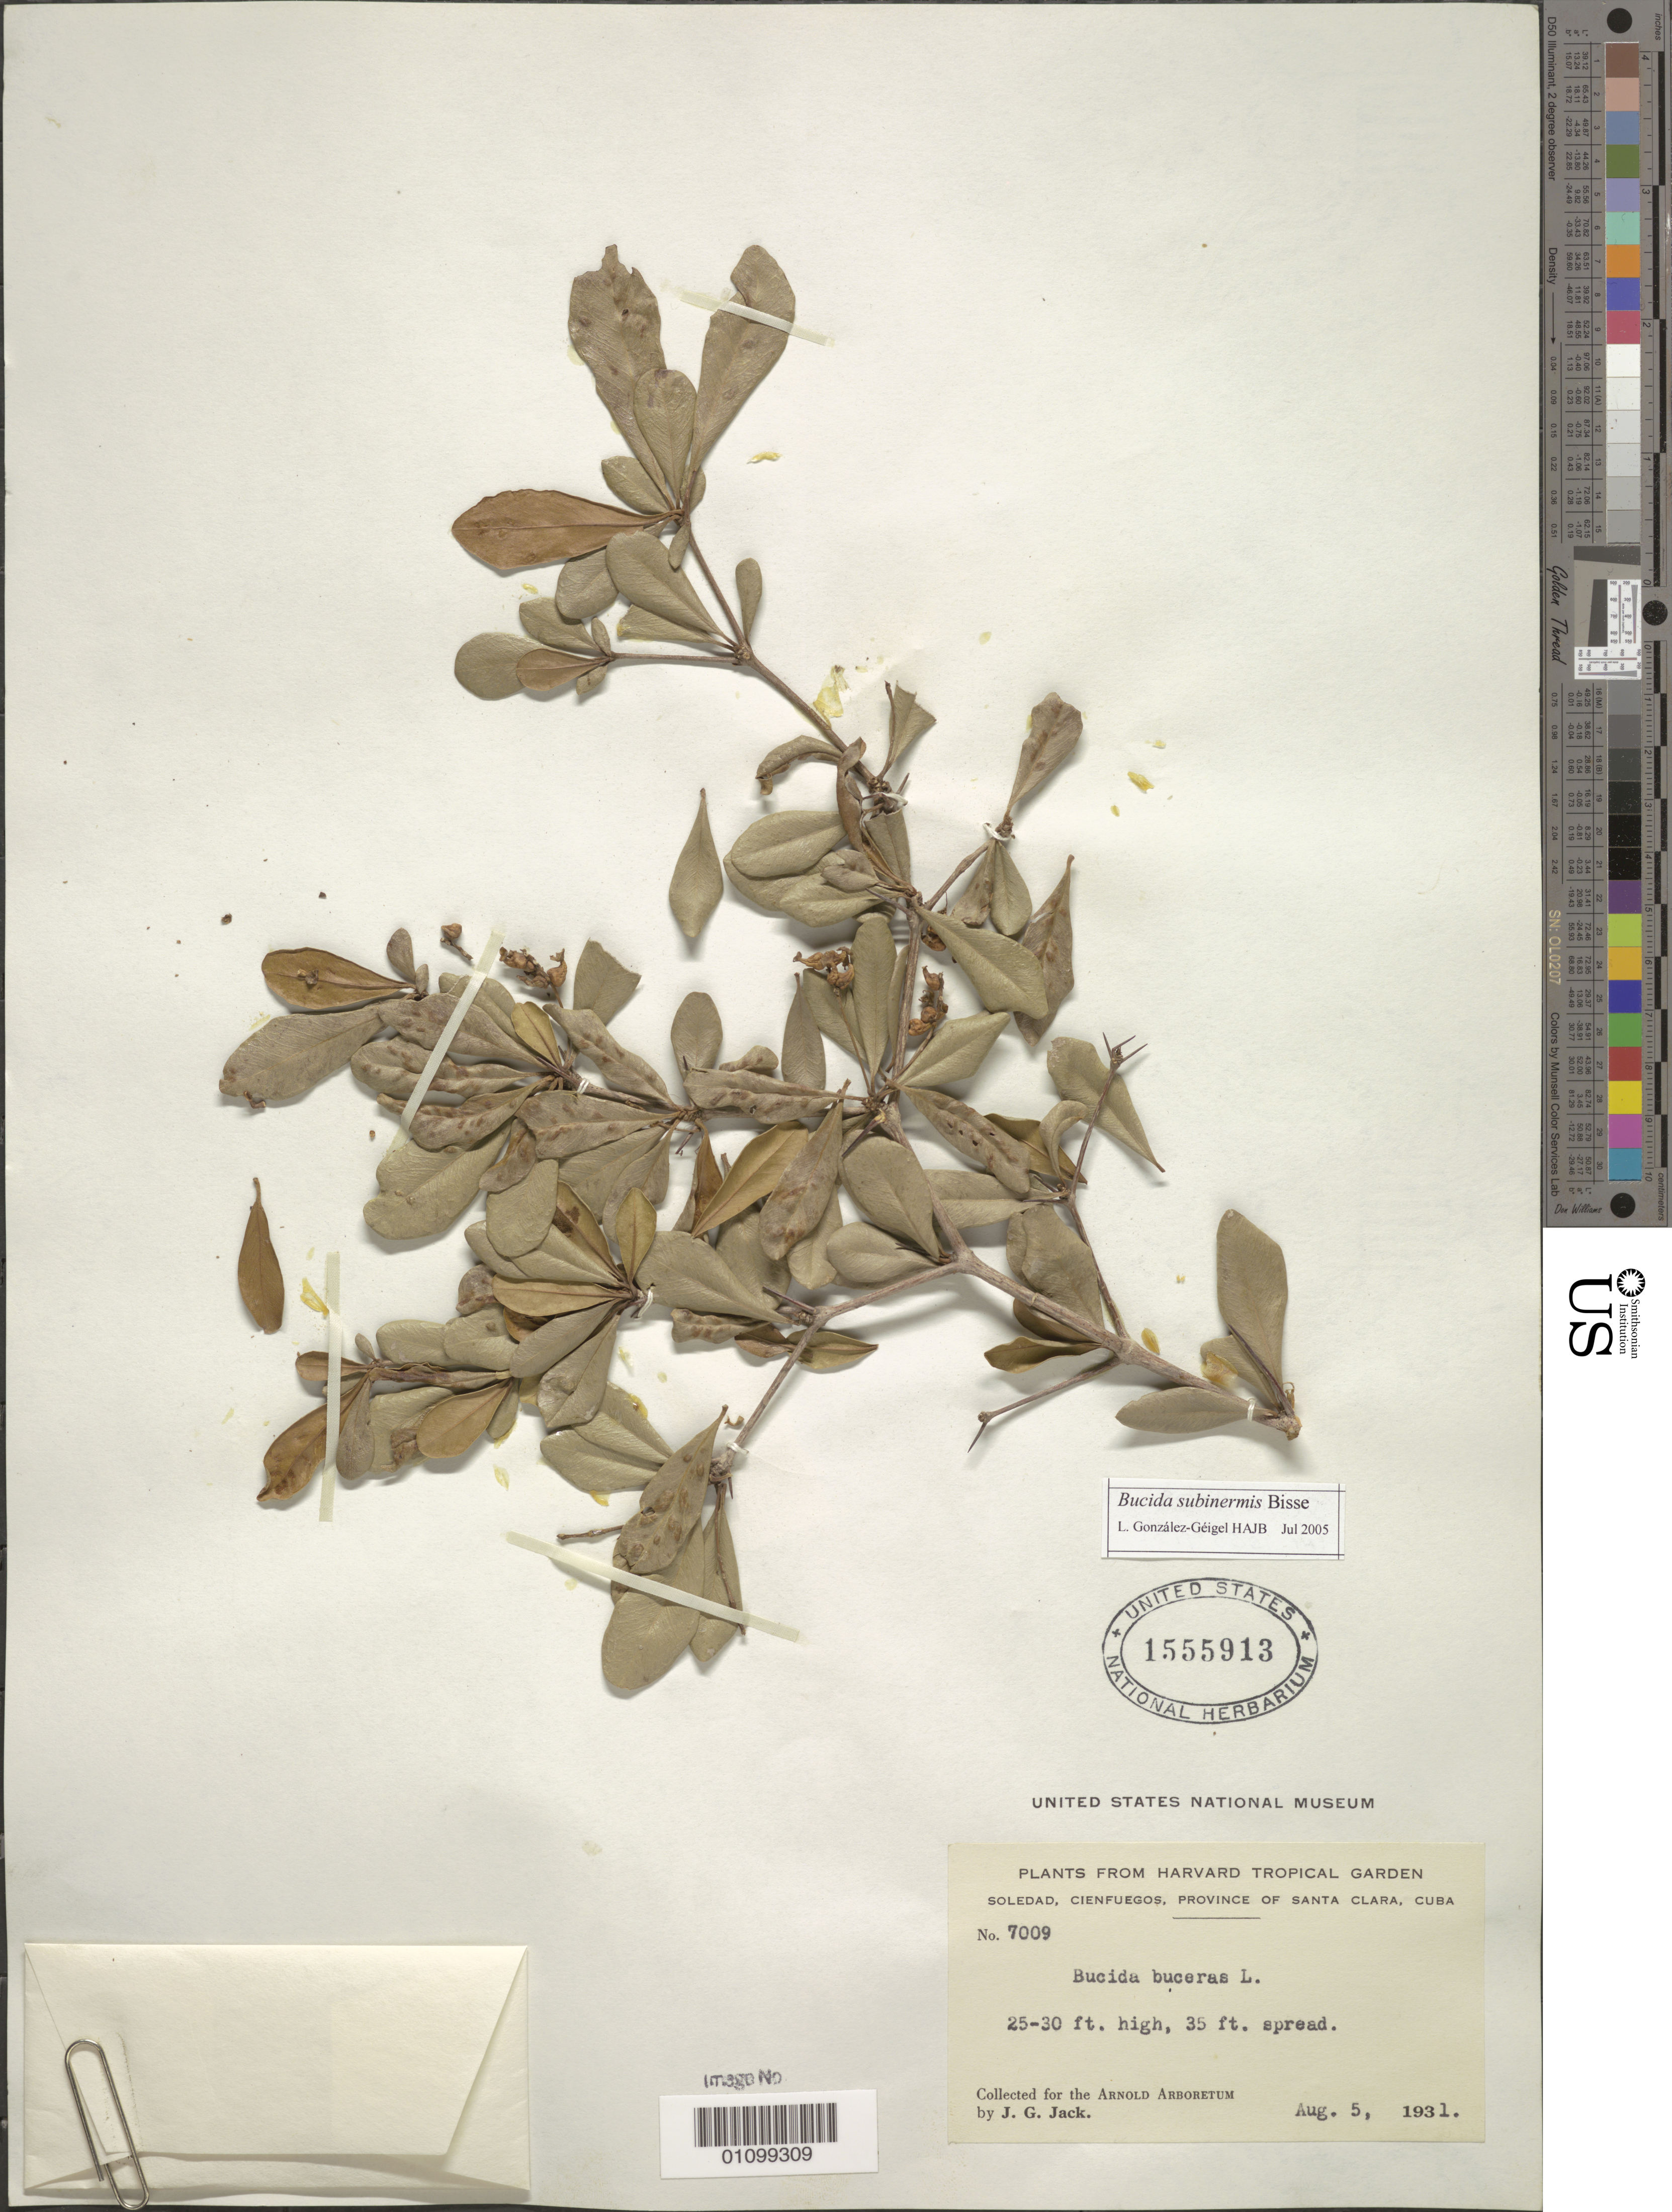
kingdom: Plantae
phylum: Tracheophyta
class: Magnoliopsida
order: Myrtales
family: Combretaceae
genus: Terminalia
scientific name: Terminalia buceras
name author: (L.) C. Wright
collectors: J. G. Jack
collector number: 7009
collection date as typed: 05 Aug 1931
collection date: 1931-08-05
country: Cuba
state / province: Cienfuegos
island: Cuba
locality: Soledad, Cienfuegos, Province of Santa Clara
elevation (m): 8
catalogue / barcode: US 1555913